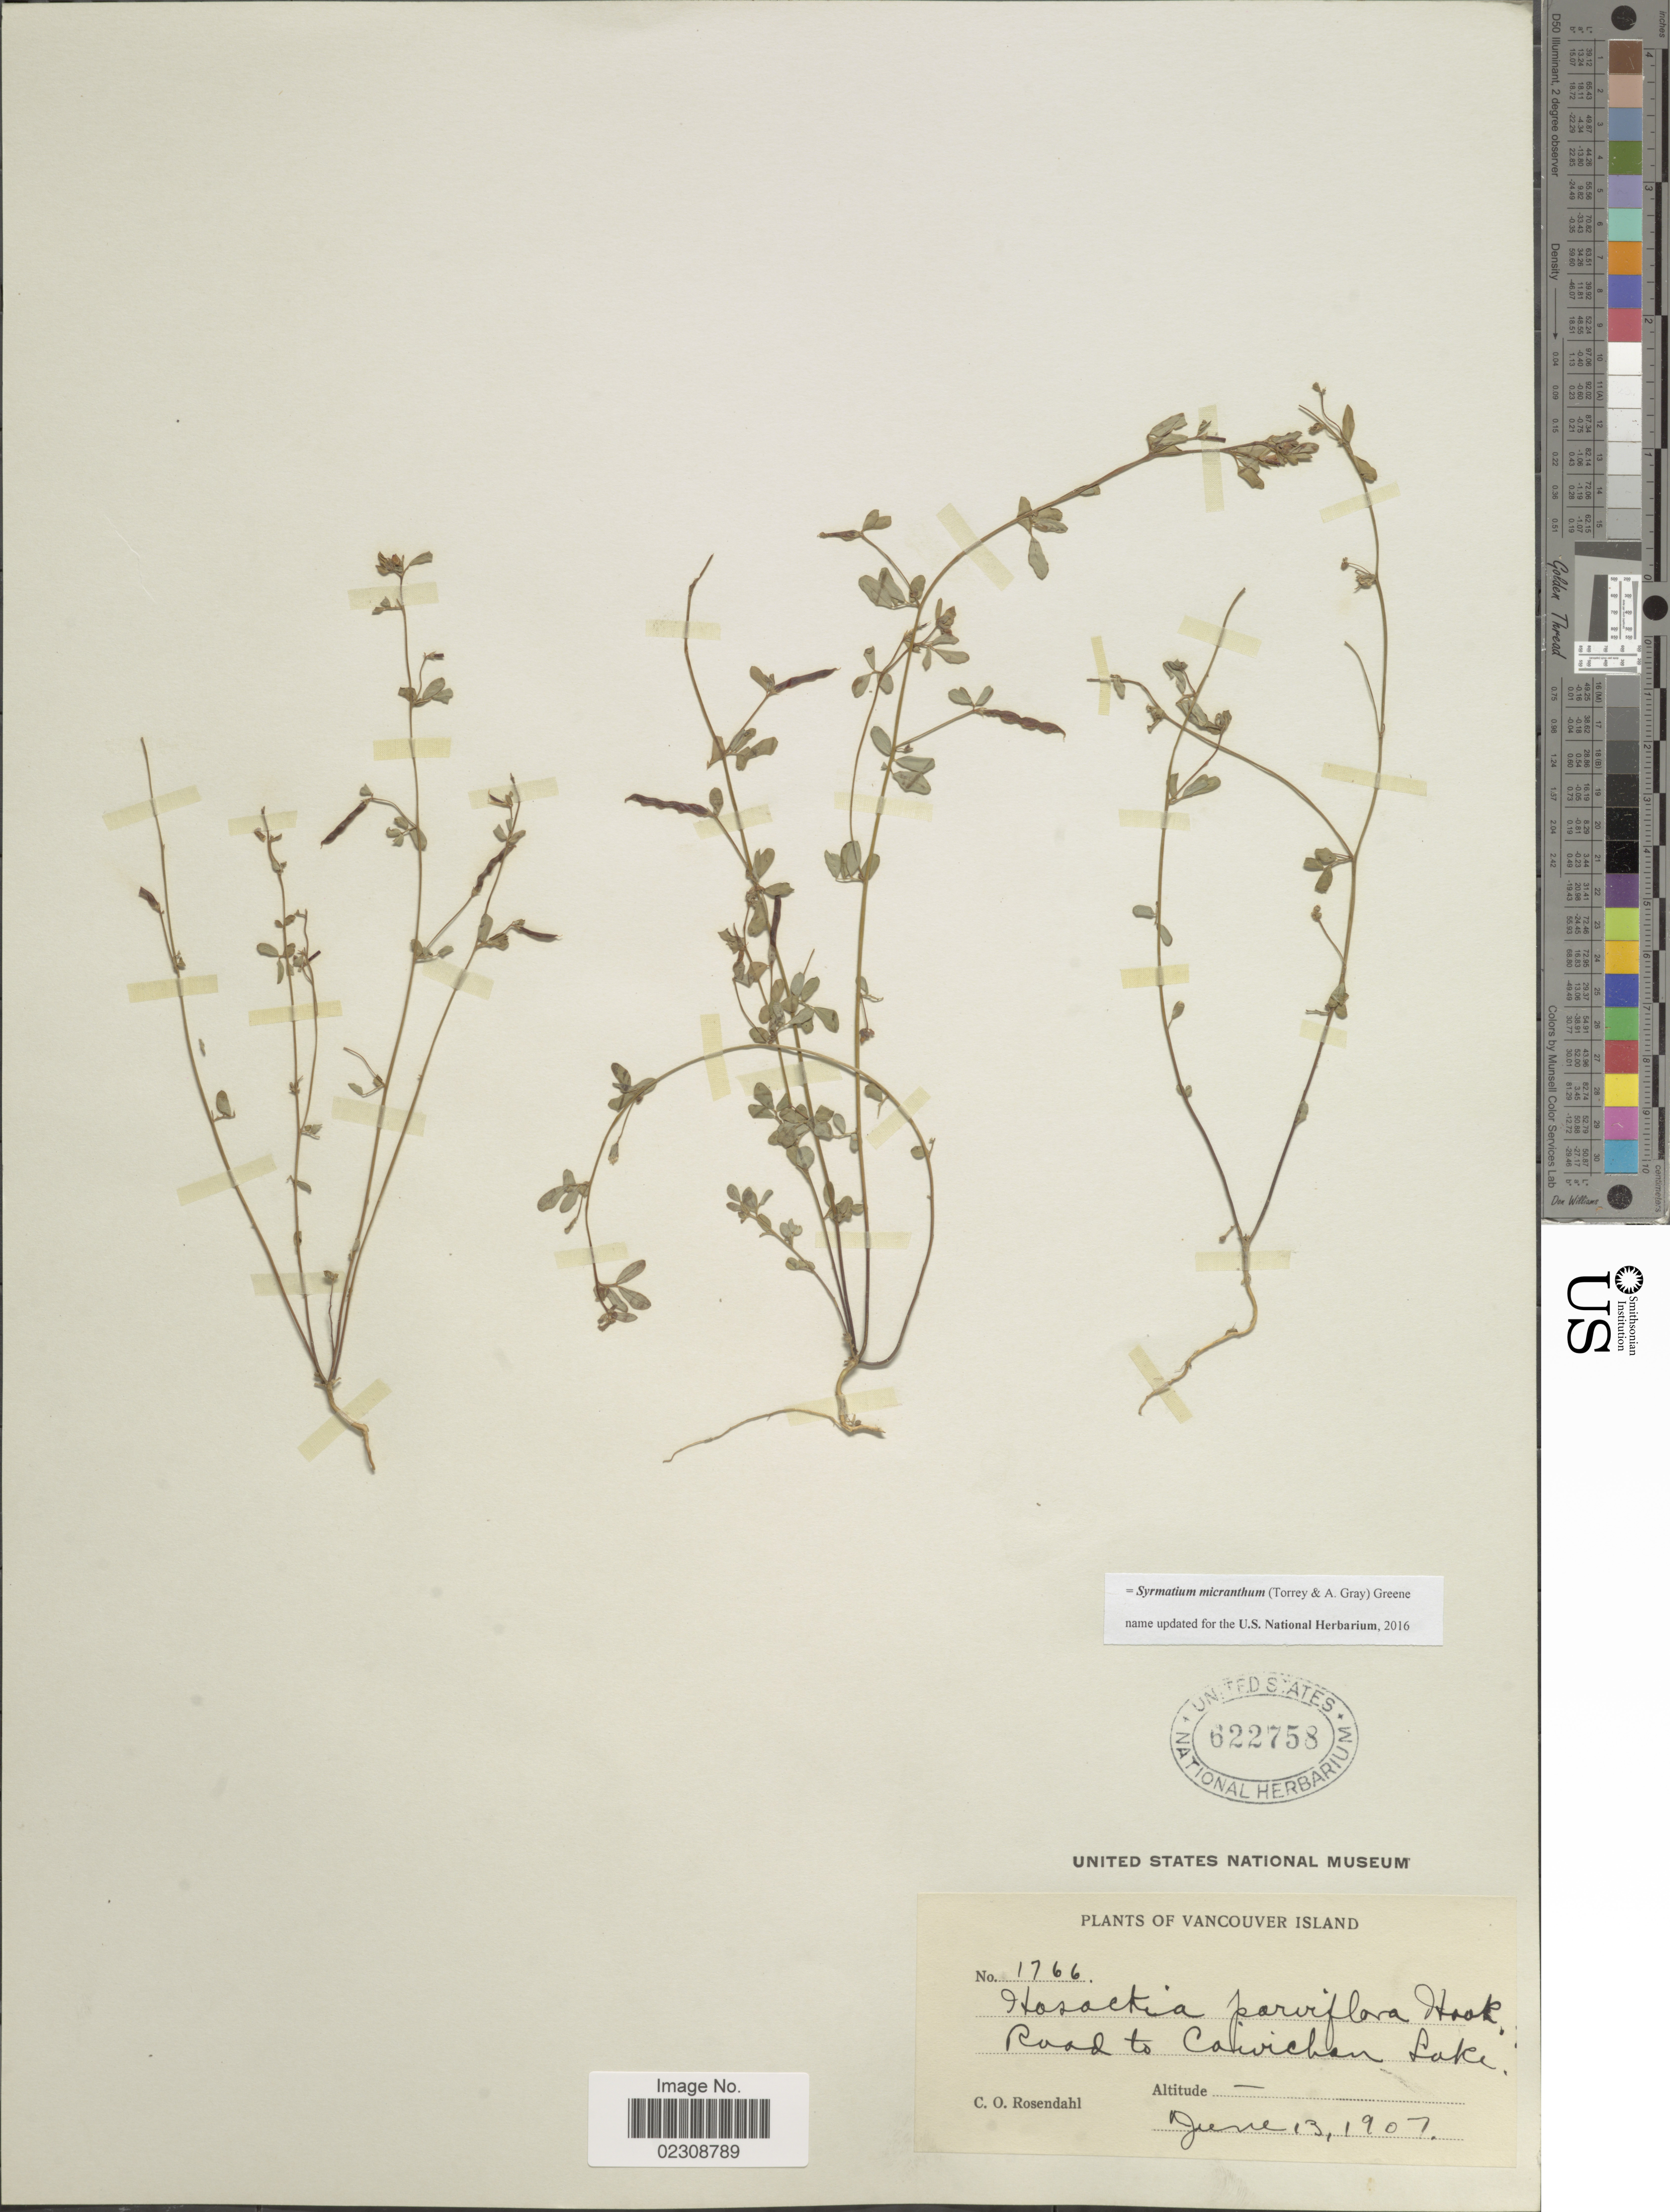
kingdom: Plantae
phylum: Tracheophyta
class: Magnoliopsida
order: Fabales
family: Fabaceae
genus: Syrmatium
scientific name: Syrmatium micranthum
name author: (Torr. & A. Gray) Greene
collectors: C. O. Rosendahl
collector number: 1766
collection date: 1907-06-13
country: Canada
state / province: British Columbia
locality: Vancouver Island. Road to Cawichen Lake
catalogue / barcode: US 622758